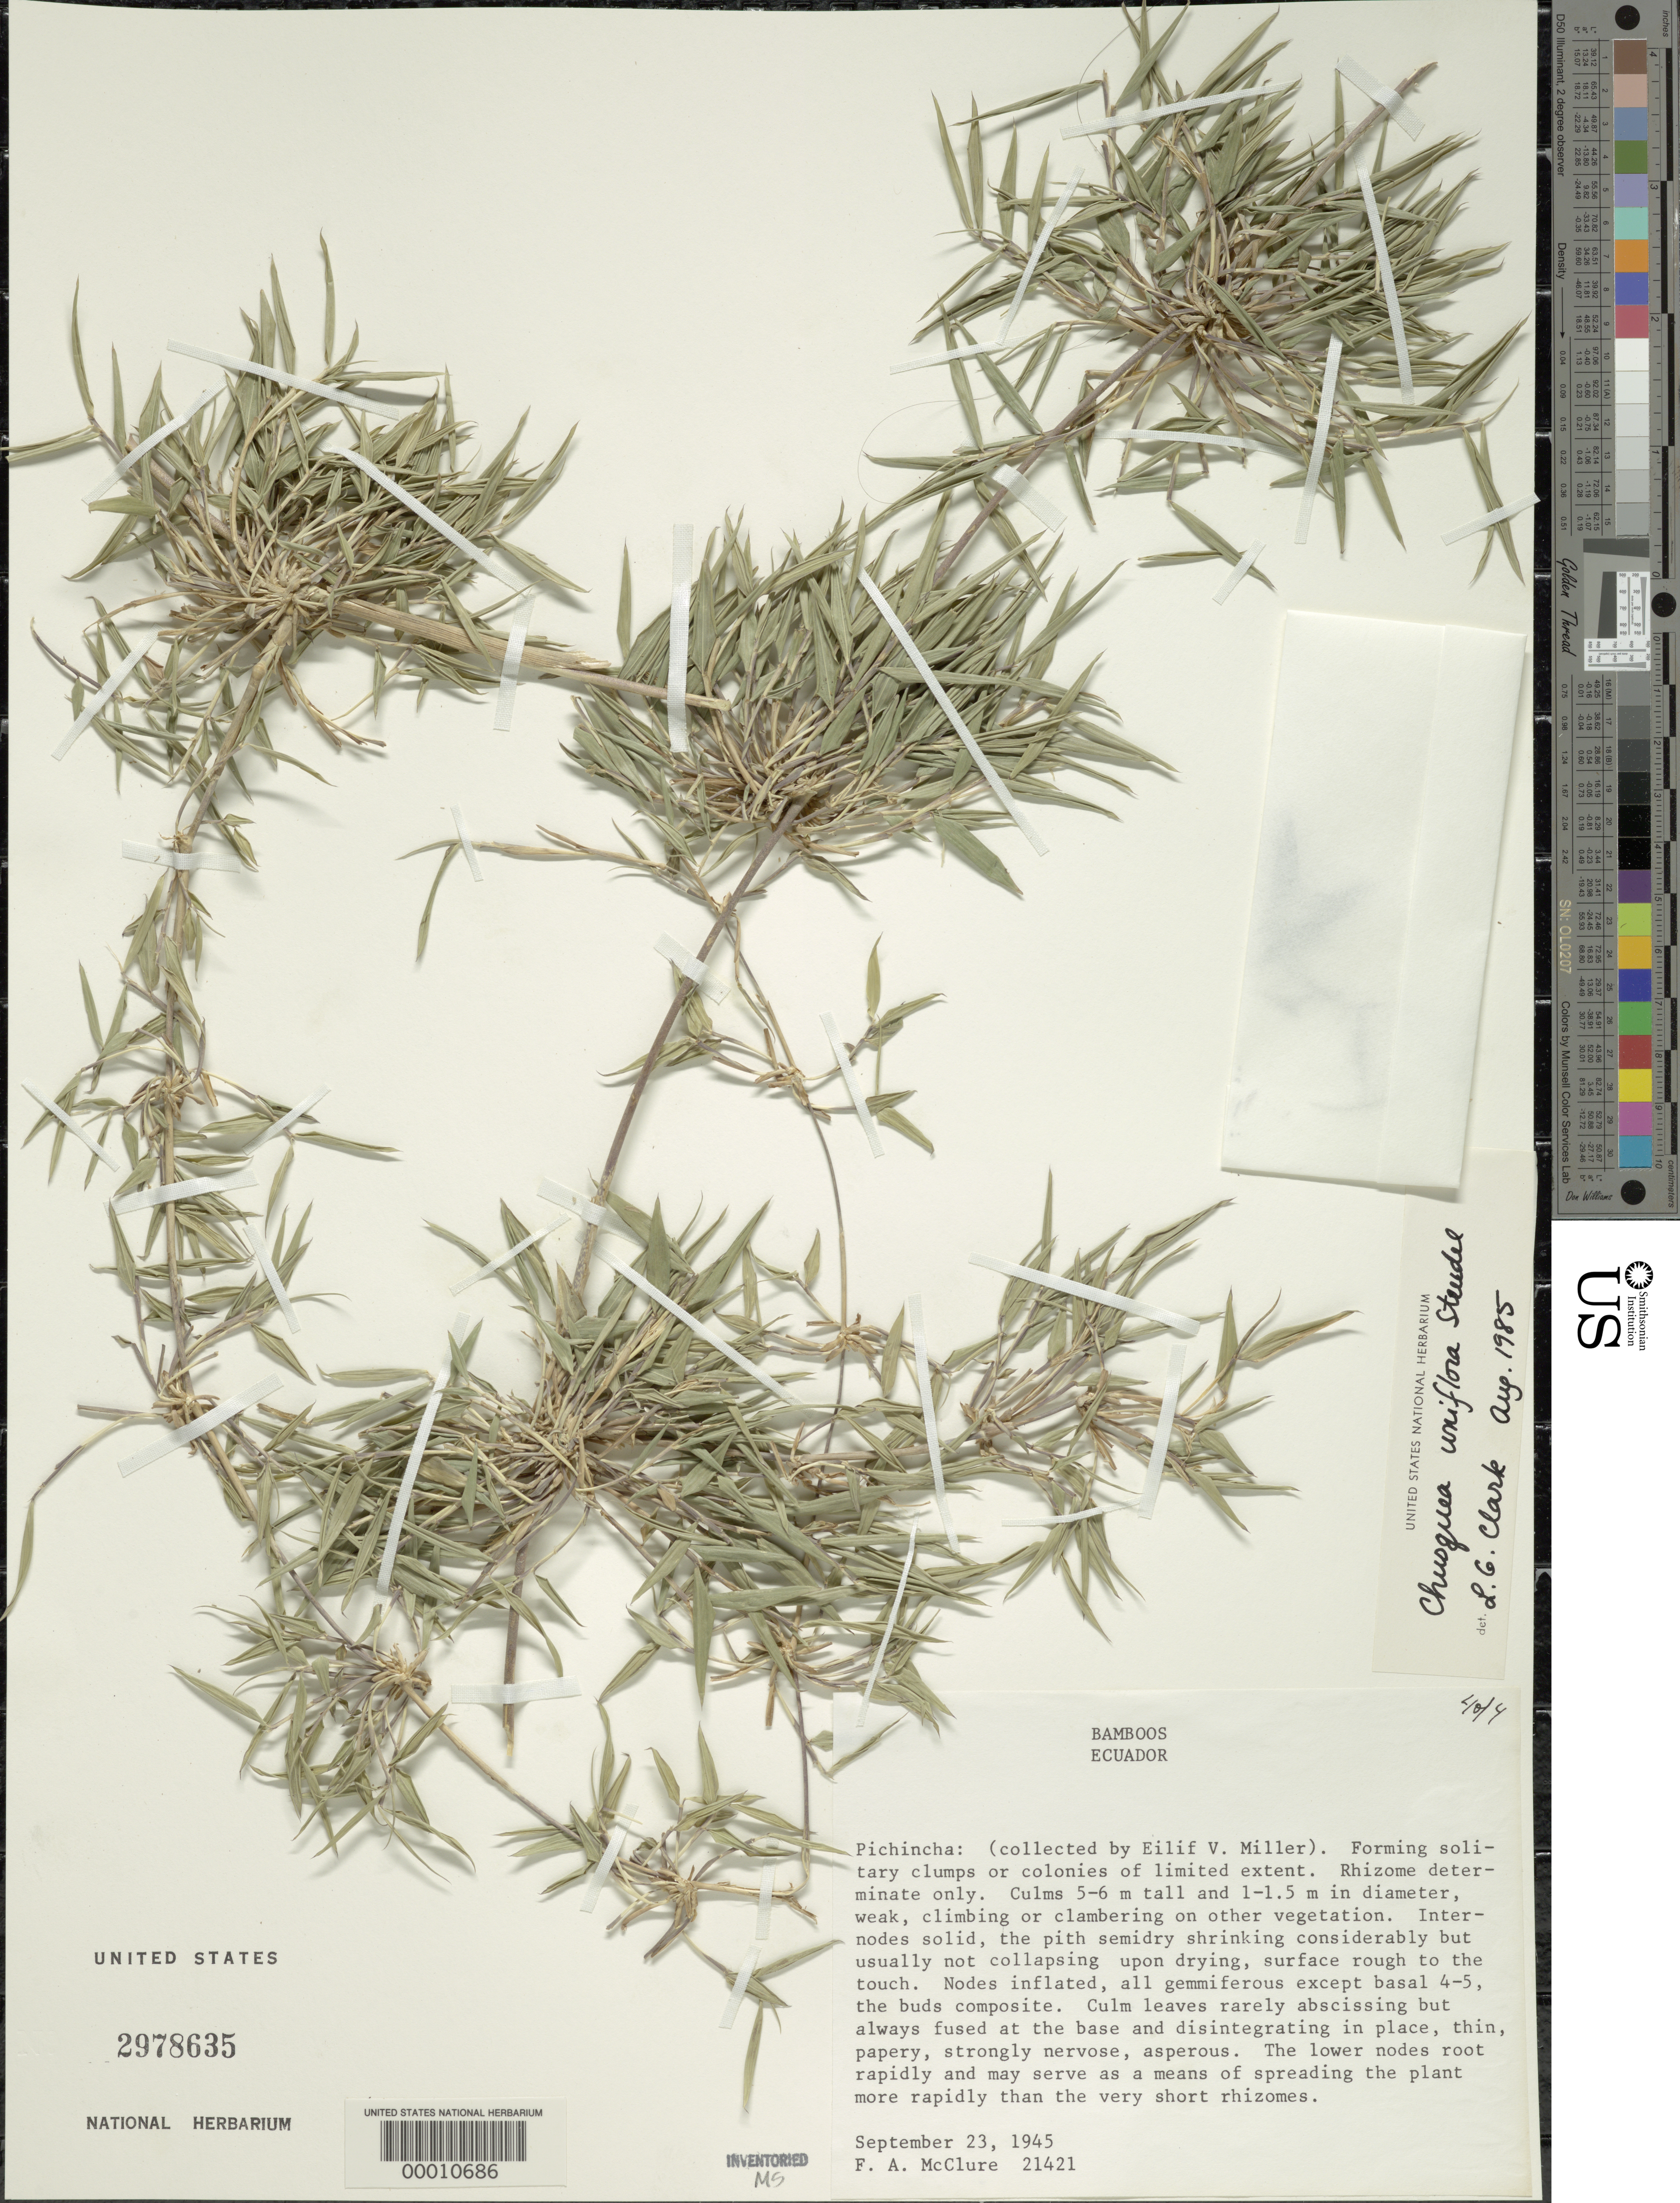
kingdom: Plantae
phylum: Tracheophyta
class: Liliopsida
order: Poales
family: Poaceae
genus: Chusquea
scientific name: Chusquea uniflora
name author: Steud.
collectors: E. V. Miller & F. A. McClure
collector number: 21421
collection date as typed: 23 Sep 1945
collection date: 1945-09-23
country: Ecuador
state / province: Pichincha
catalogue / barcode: US 2978635